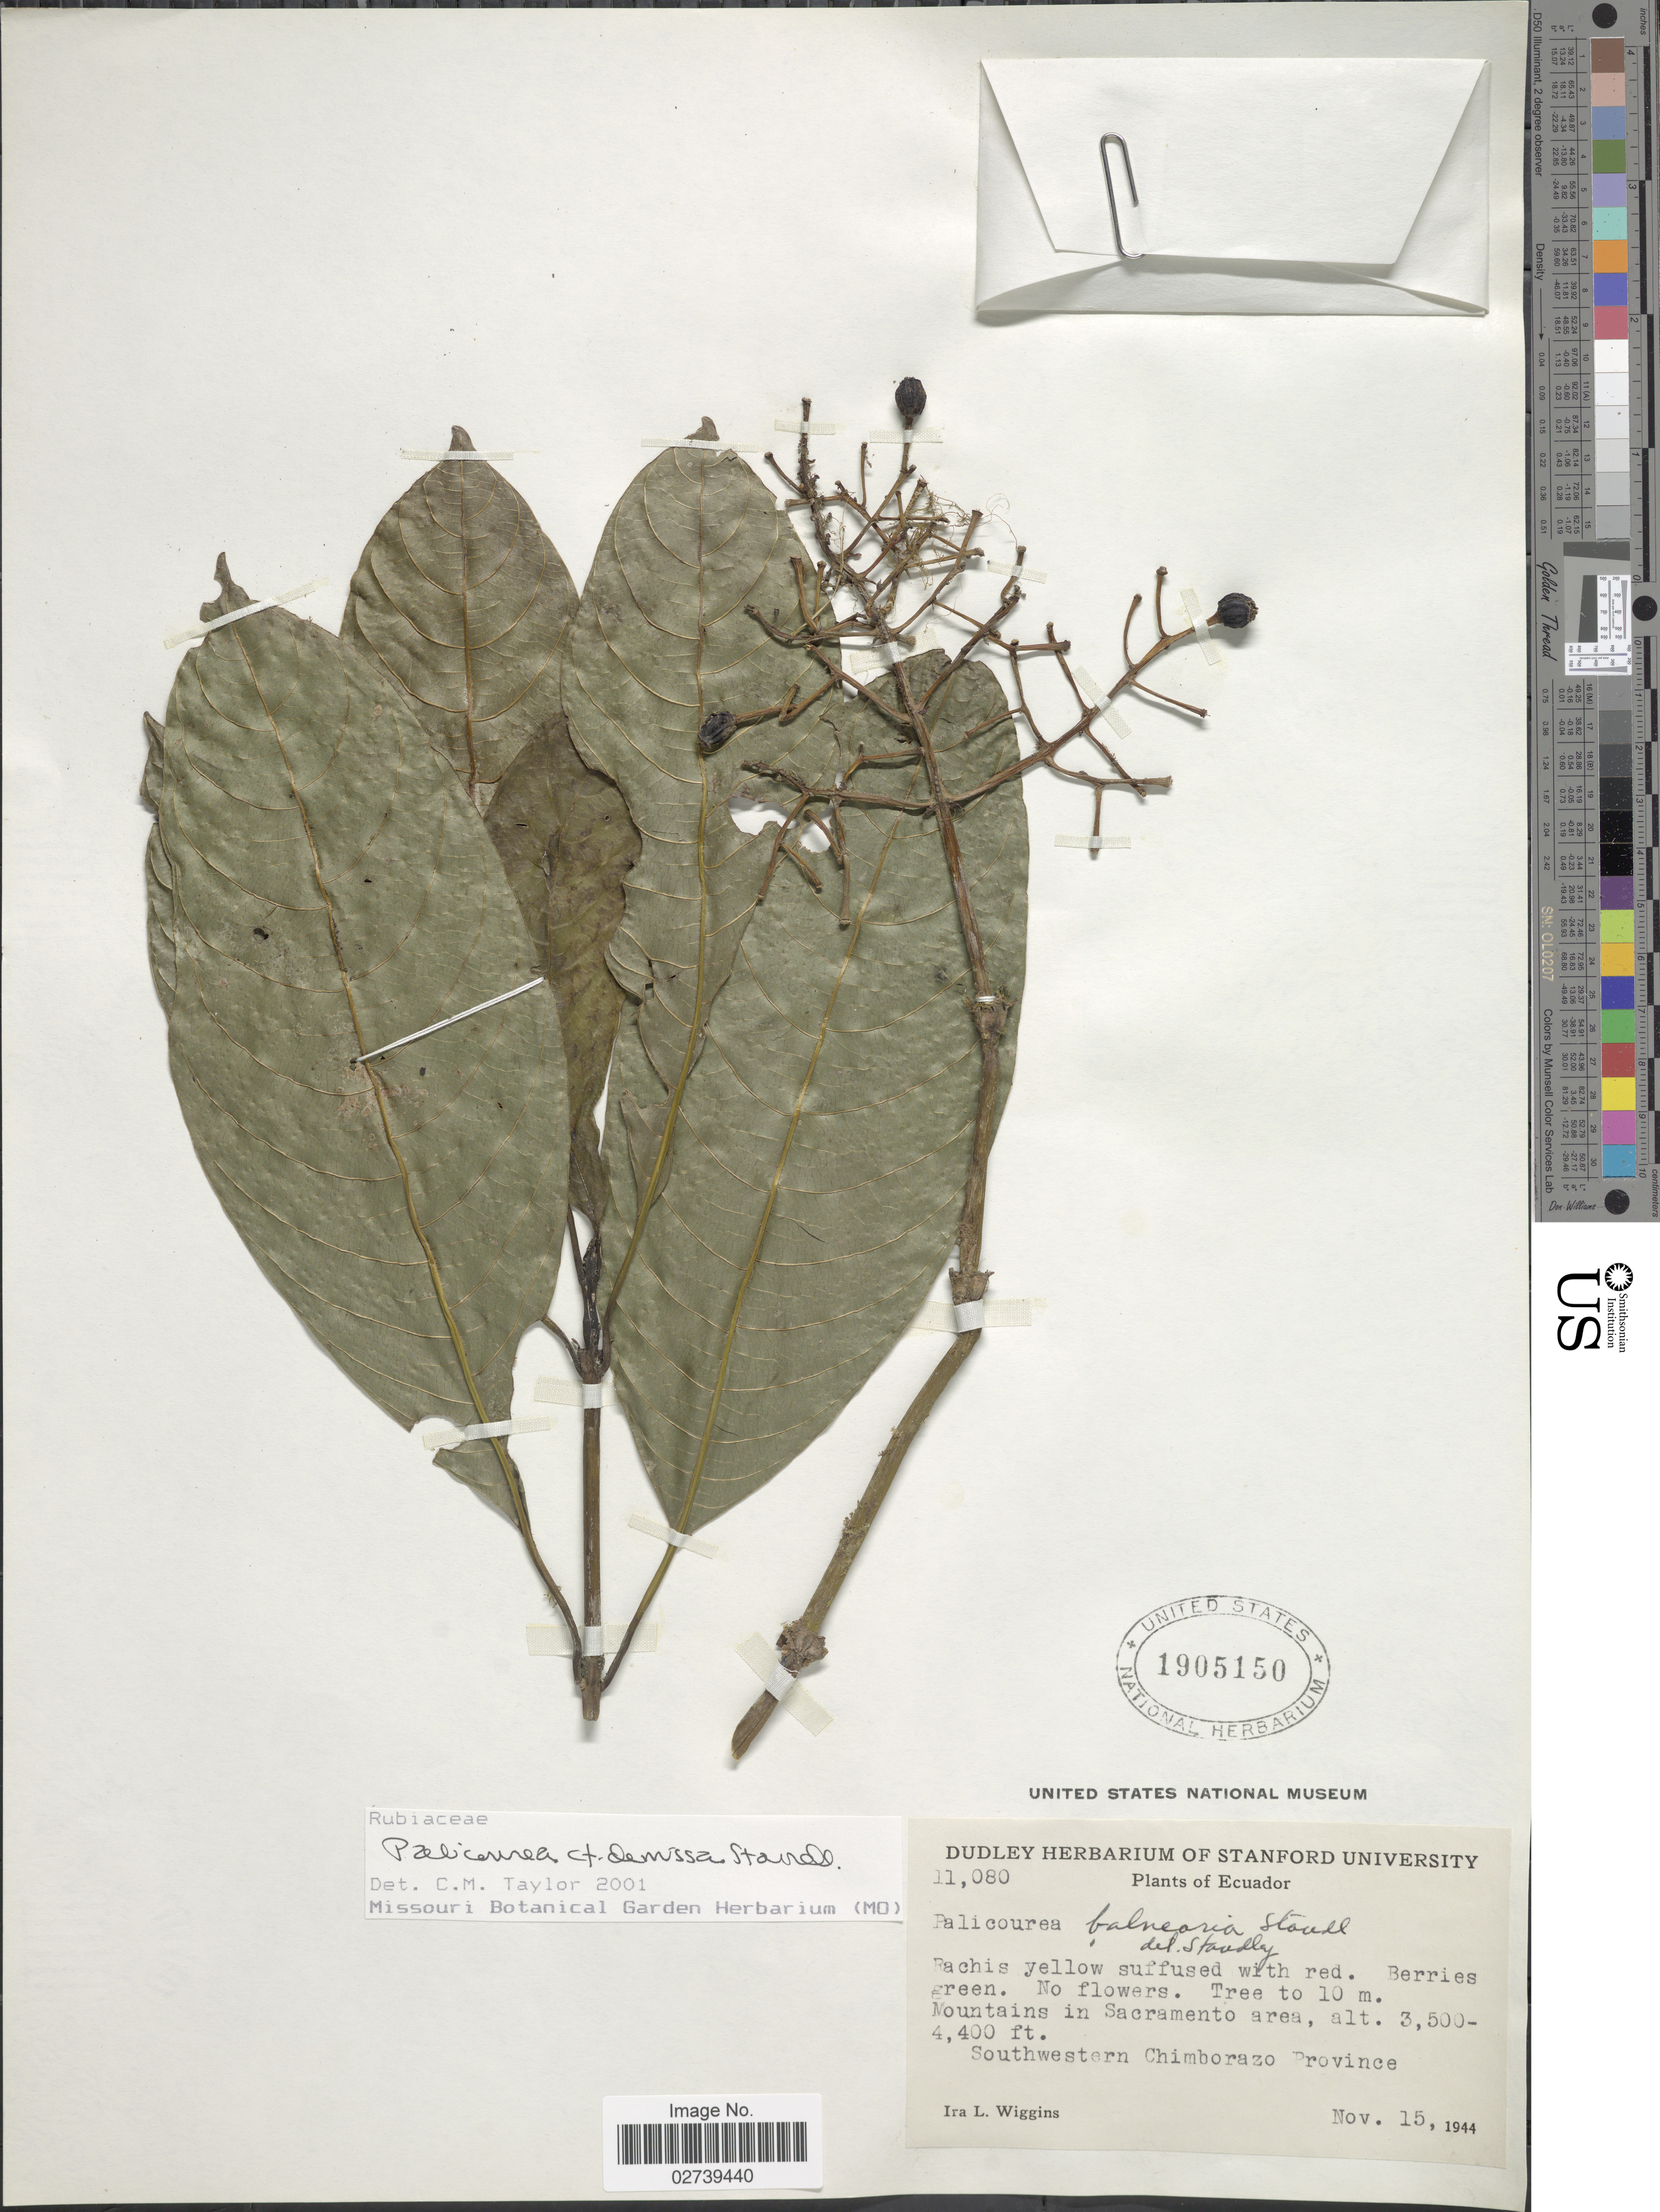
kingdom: Plantae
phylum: Tracheophyta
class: Magnoliopsida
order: Gentianales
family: Rubiaceae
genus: Palicourea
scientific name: Palicourea demissa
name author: Standl.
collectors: I. L. Wiggins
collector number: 11080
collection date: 1944-11-15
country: Ecuador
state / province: Chimborazo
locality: Mountains in Sacramento area, Southwestern Chimborazo Province.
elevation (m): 1067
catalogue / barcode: US 1905150